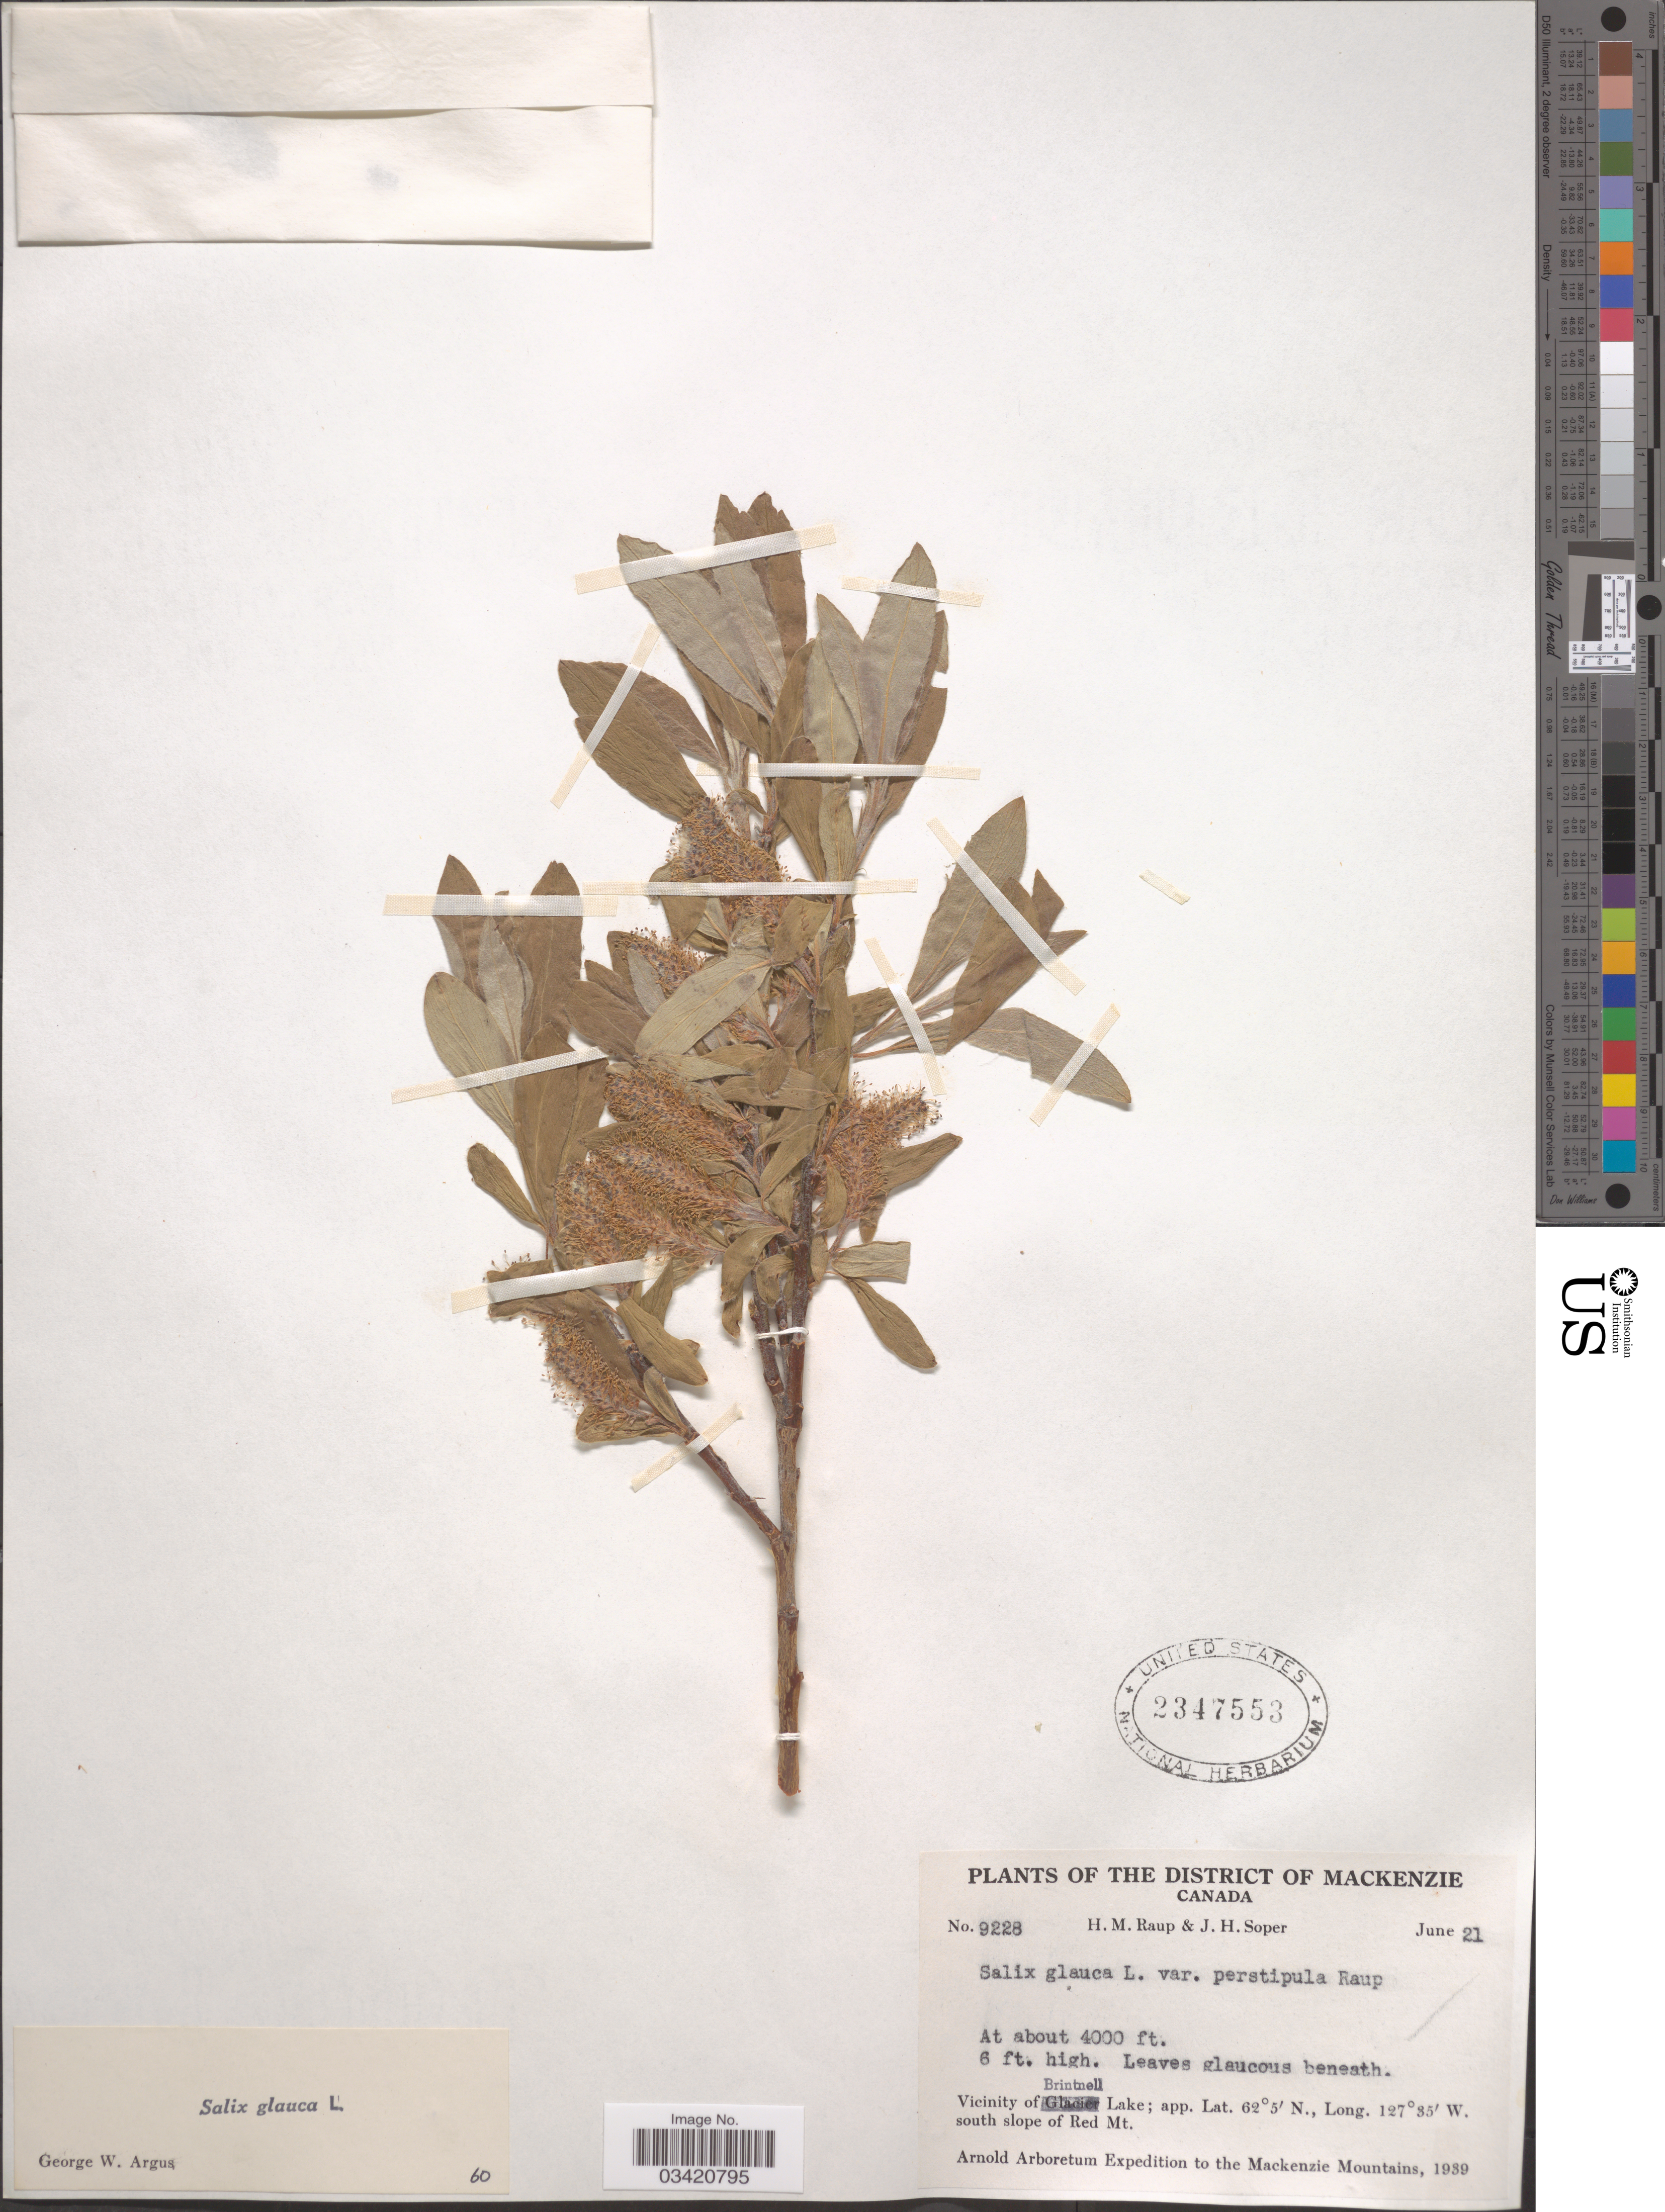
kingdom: Plantae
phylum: Tracheophyta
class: Magnoliopsida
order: Malpighiales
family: Salicaceae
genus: Salix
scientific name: Salix glauca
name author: L.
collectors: H. Raup & J. H. Soper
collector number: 9228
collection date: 1939-06-21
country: Canada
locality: District of Mackenzie. Vicinity of Brintnell Lake; south slope of Red Mt. Mackenzie Mountains.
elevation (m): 1219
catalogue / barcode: US 2347553